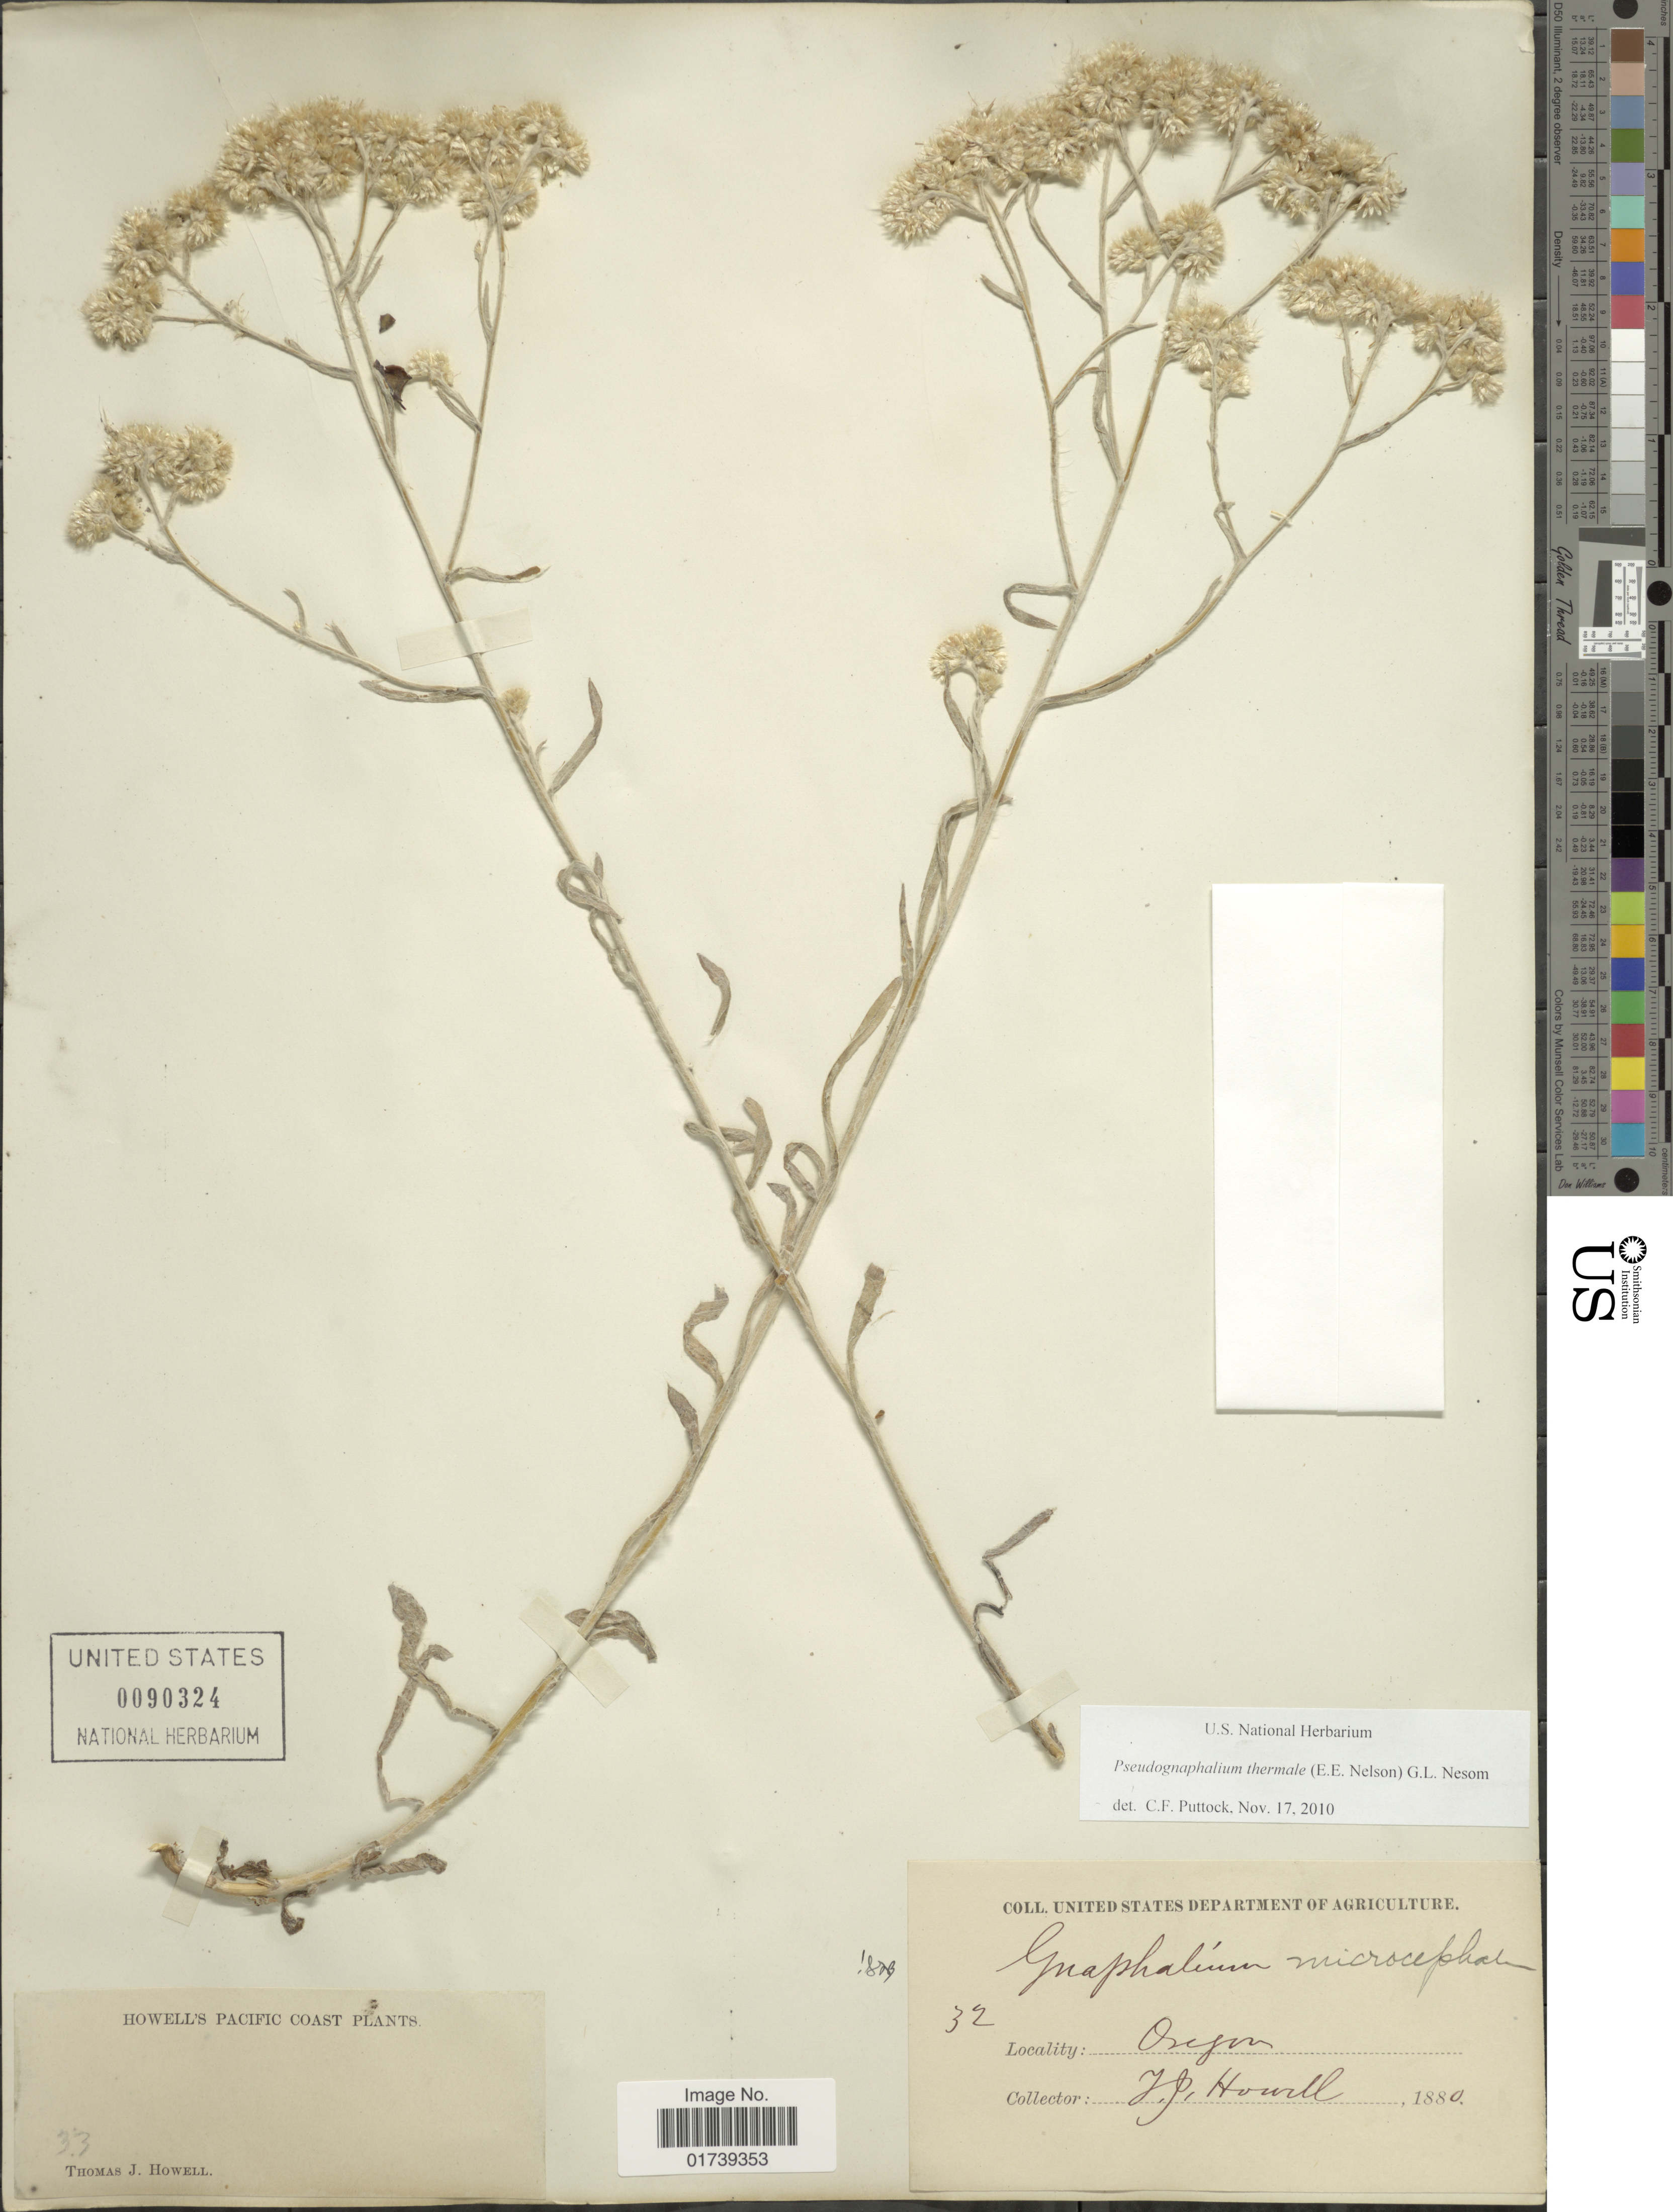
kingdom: Plantae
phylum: Tracheophyta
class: Magnoliopsida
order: Asterales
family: Asteraceae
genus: Pseudognaphalium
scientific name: Pseudognaphalium thermale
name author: (E.E. Nelson) G.L. Nesom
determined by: Puttock, Christopher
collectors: T. J. Howell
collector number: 32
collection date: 1880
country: United States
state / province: Oregon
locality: Oregon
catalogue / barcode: US 90324